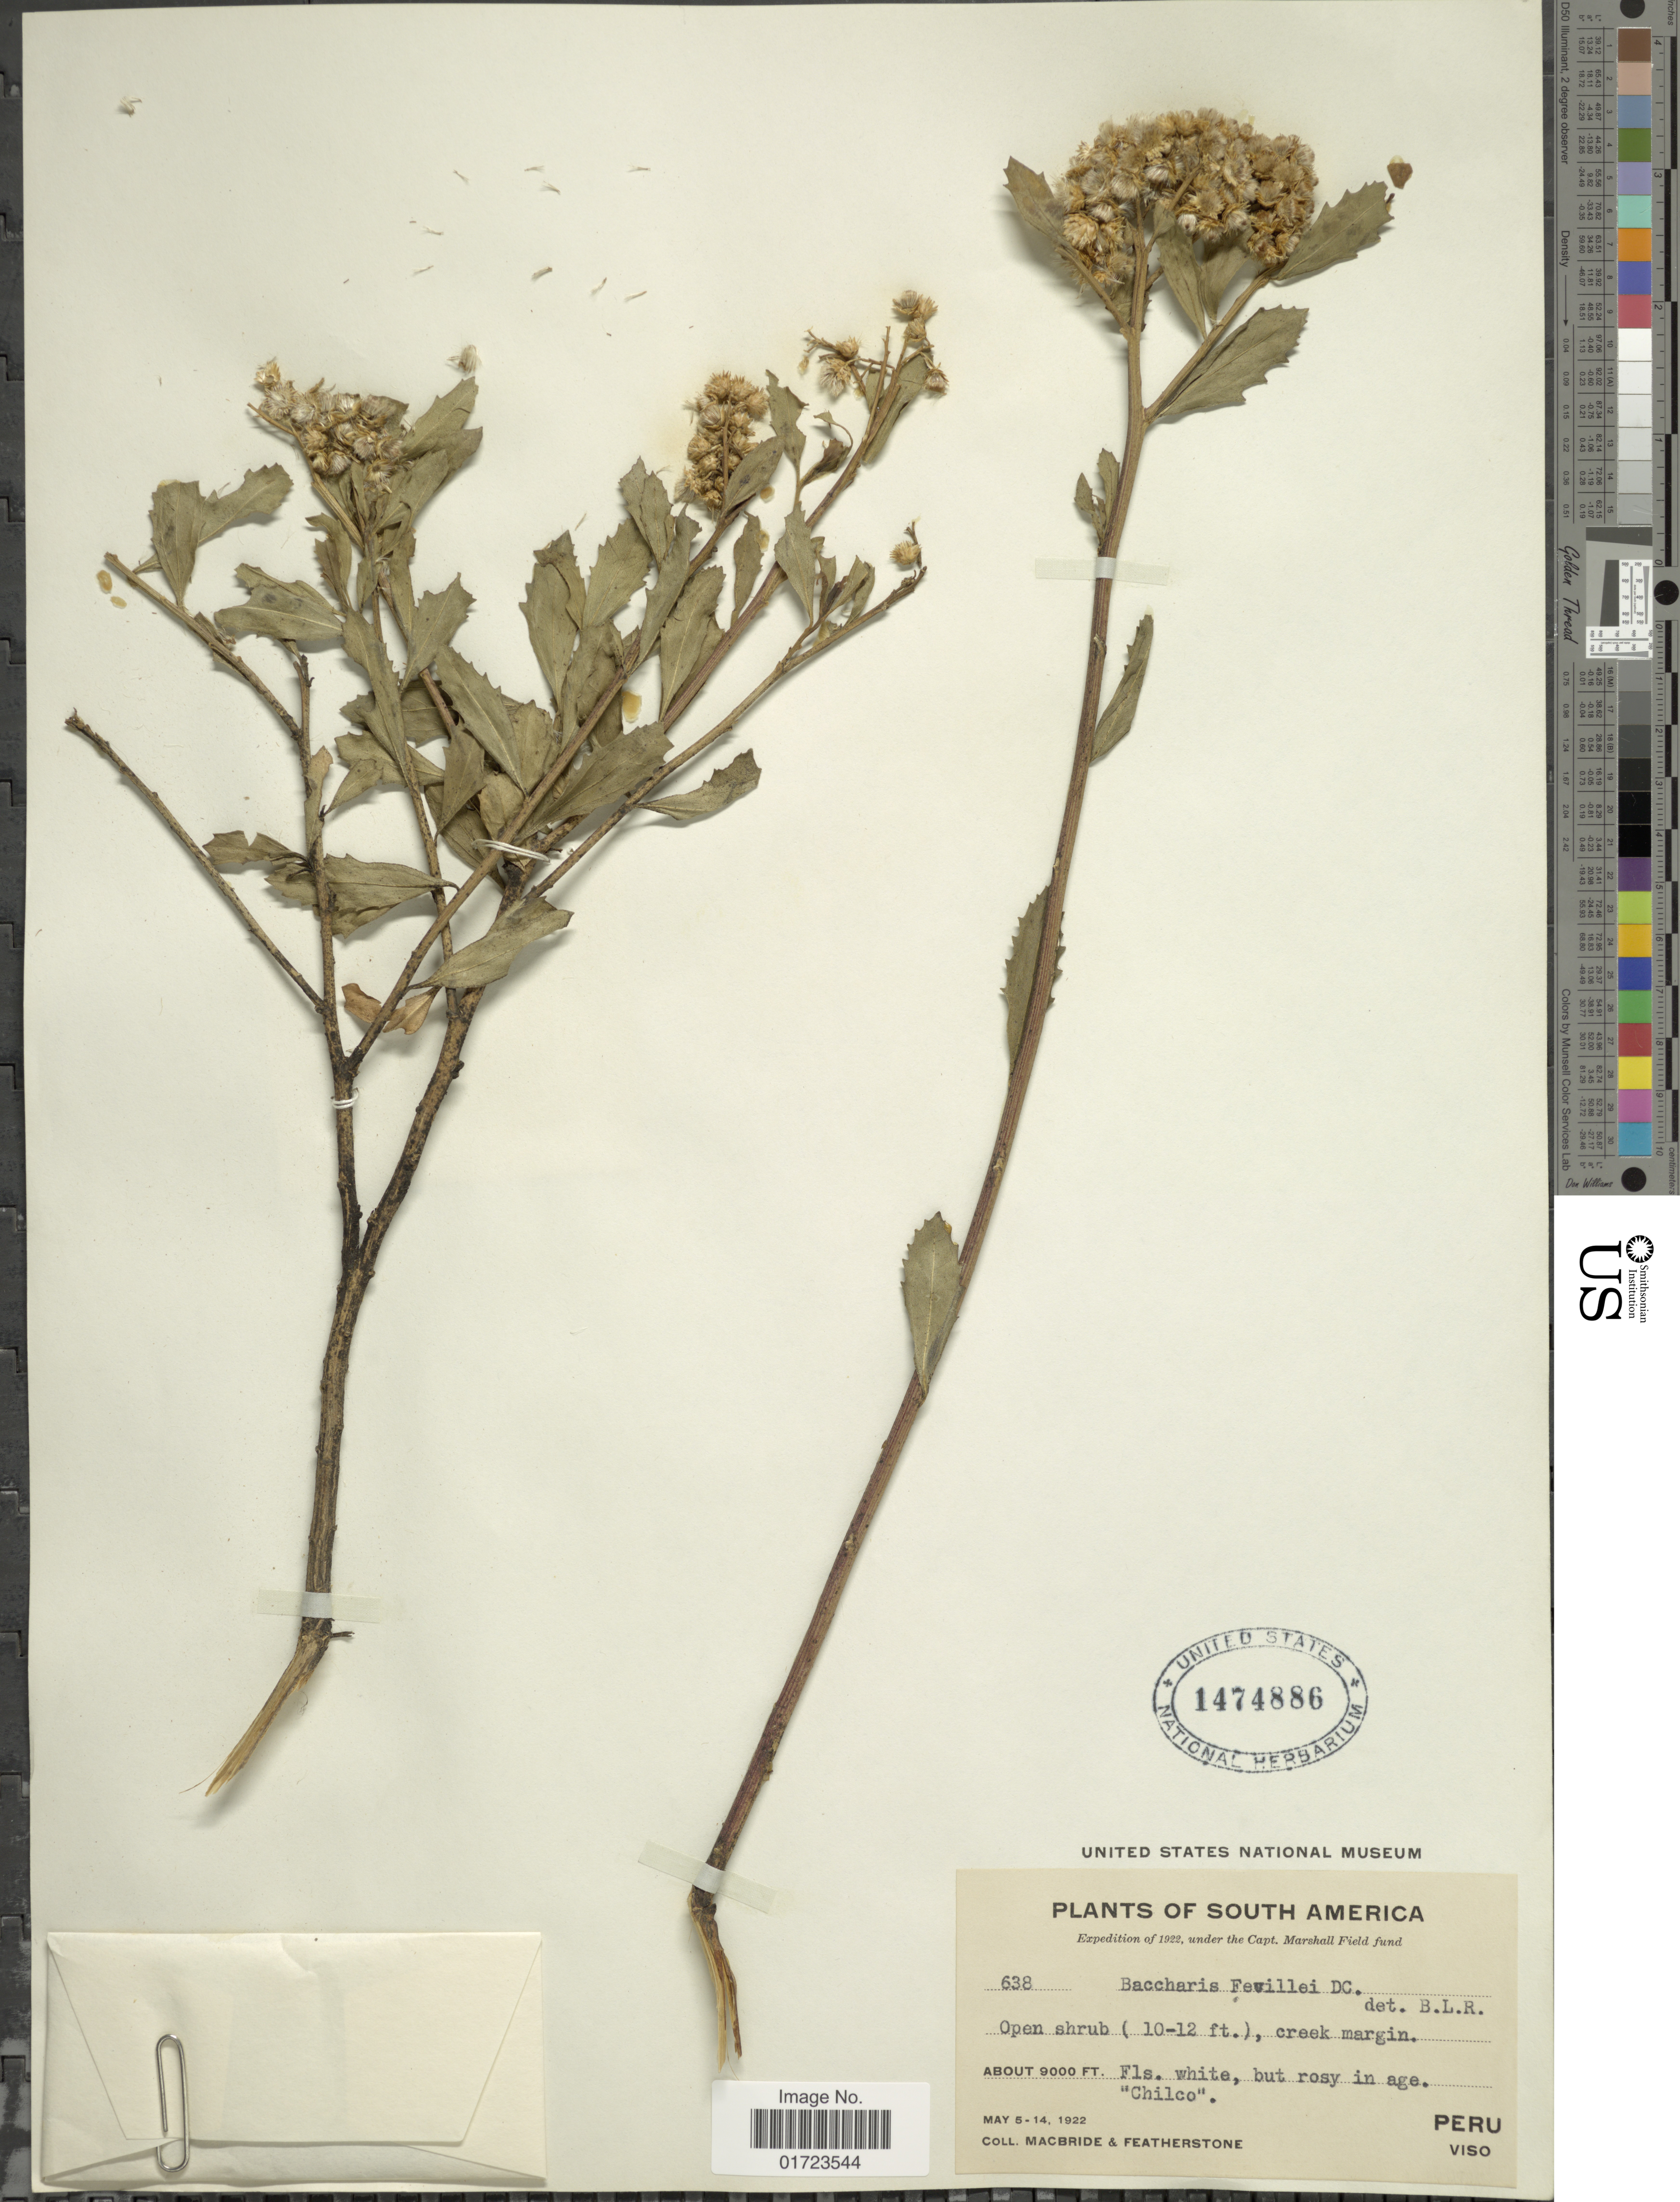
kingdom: Plantae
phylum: Tracheophyta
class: Magnoliopsida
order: Asterales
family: Asteraceae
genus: Baccharis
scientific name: Baccharis scandens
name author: (Ruiz & Pav.) Pers.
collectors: Macbride, -- & -. Featherstone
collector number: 638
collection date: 1922-05-05/1922-05-14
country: Peru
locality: Peru, Viso. Creek margin.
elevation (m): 2743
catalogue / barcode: US 1474886